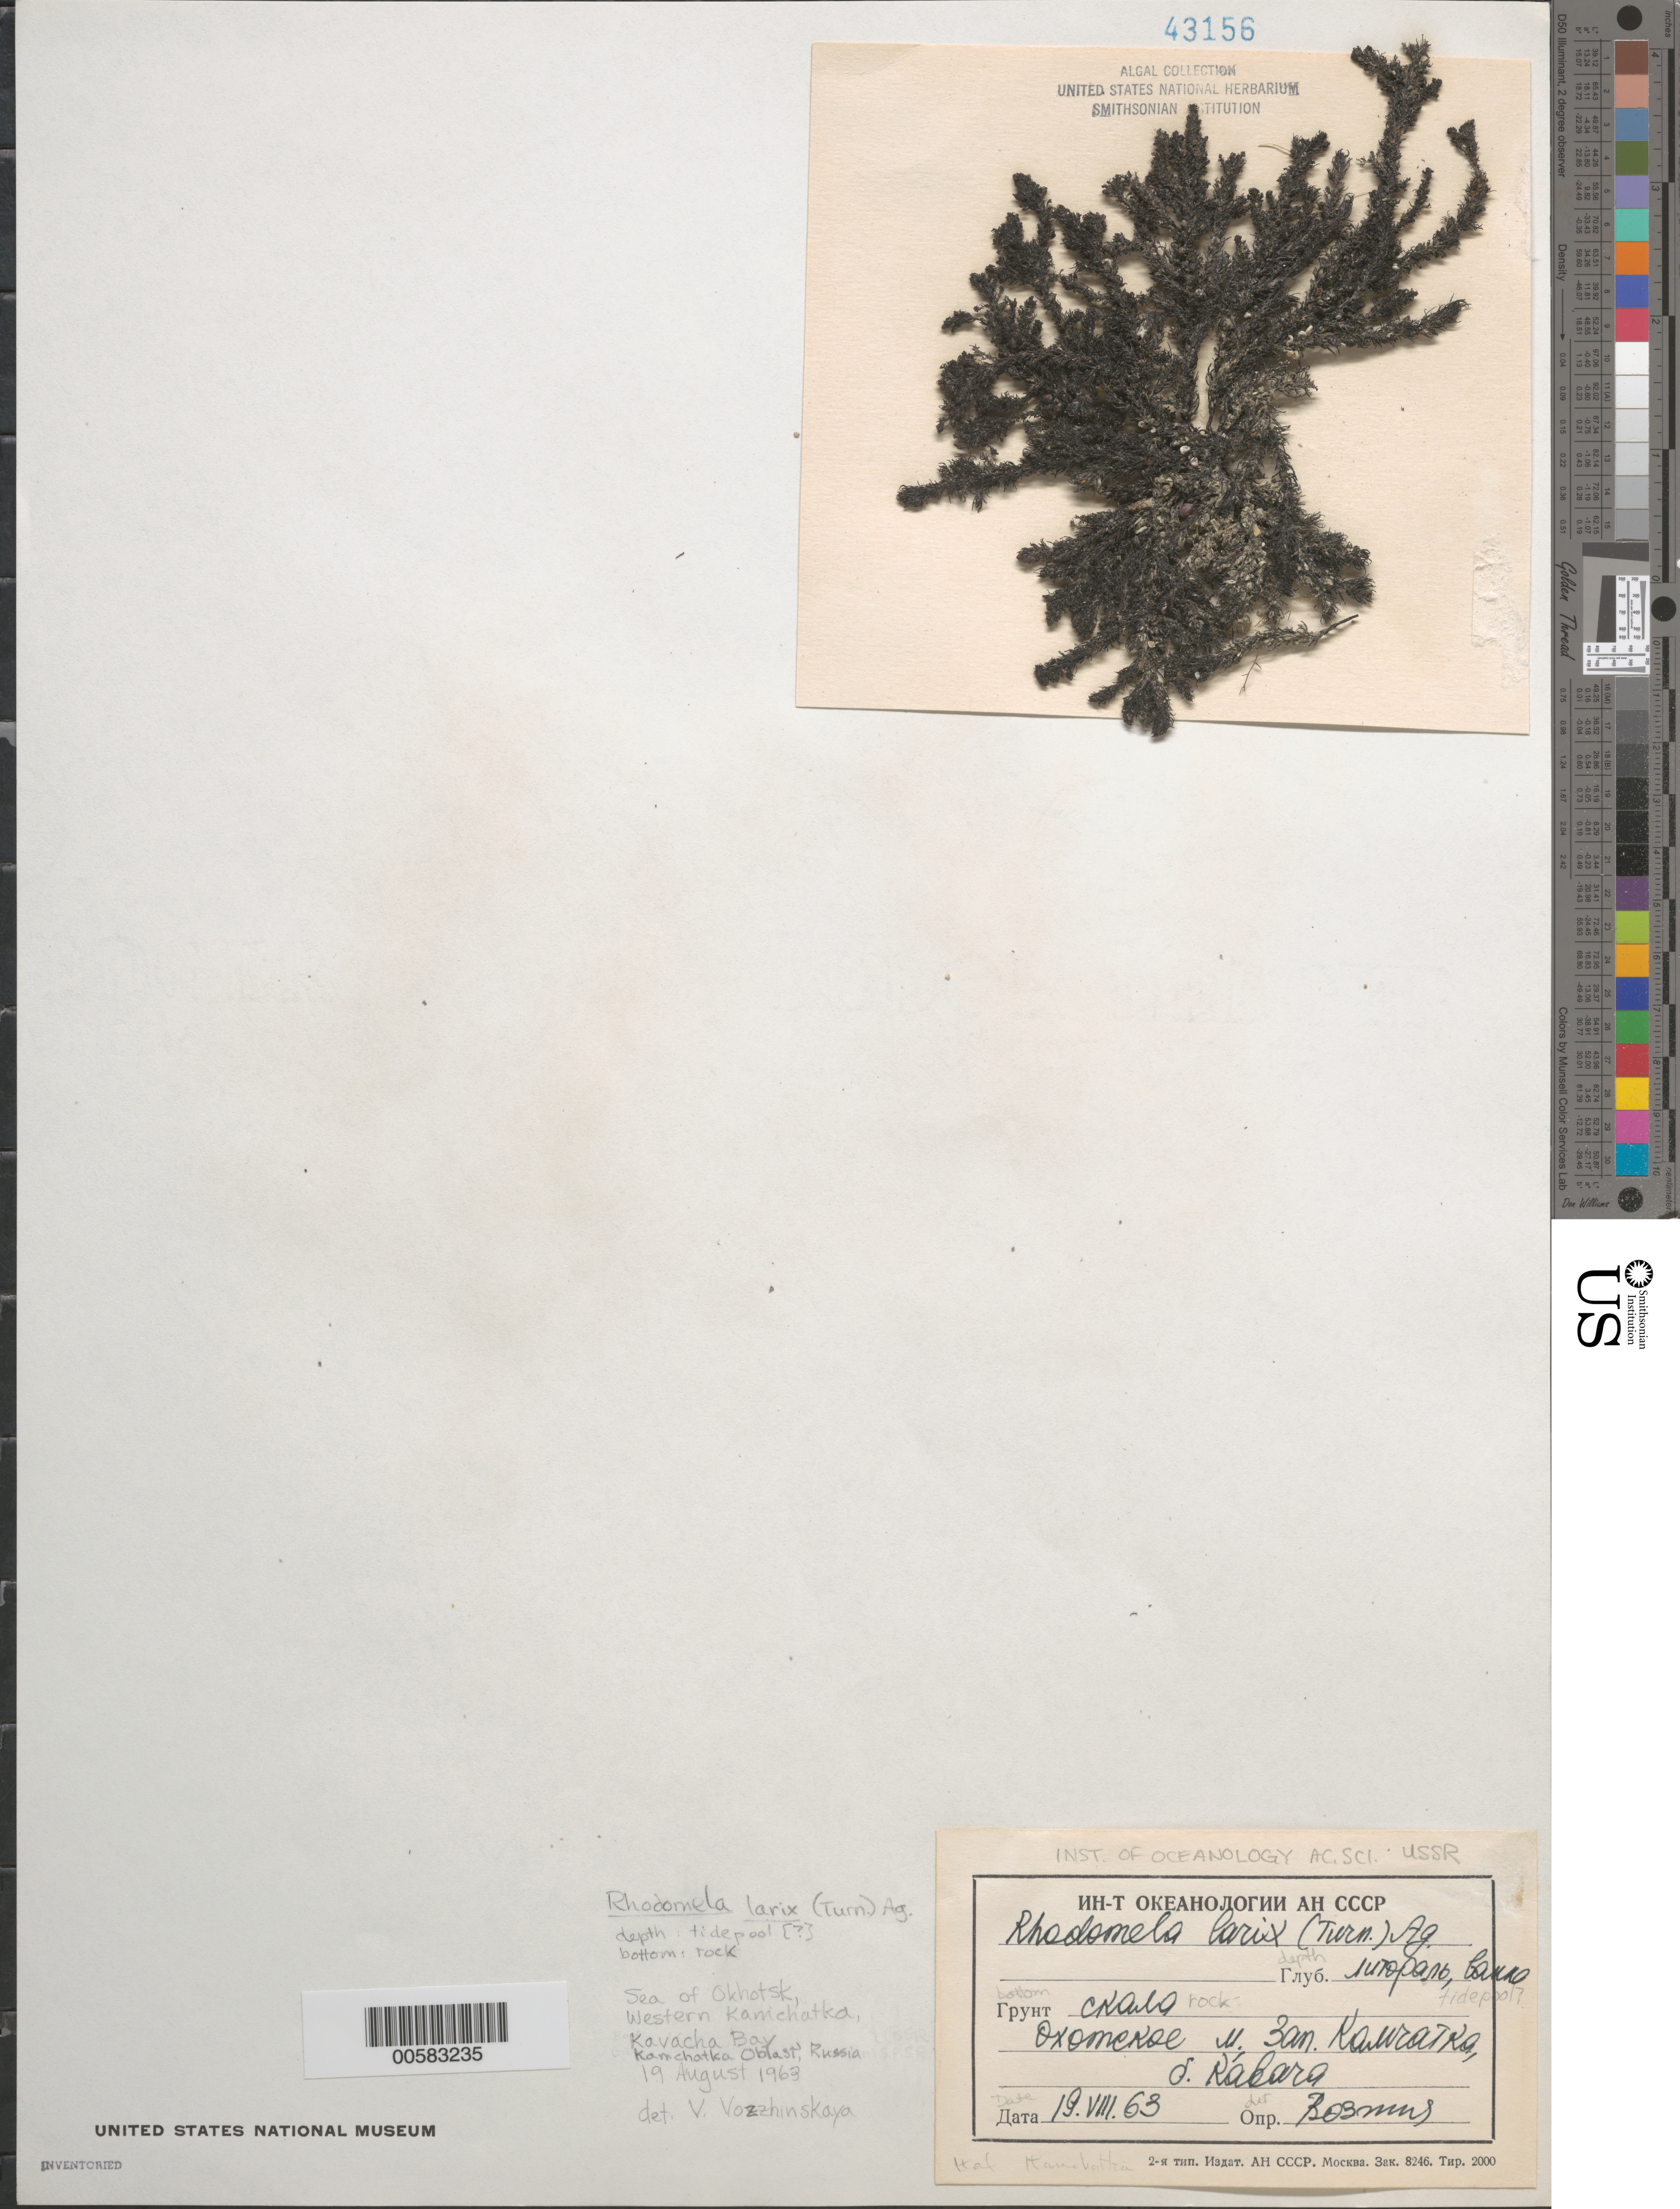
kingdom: Plantae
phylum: Rhodophyta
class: Florideophyceae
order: Ceramiales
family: Rhodomelaceae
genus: Neorhodomela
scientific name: Neorhodomela larix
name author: (Turner) Masuda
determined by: Algae name updating Project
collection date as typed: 19 Aug 1963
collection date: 1963-08-19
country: Russian Federation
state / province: Kamchatka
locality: Sea of Okhotsk, western Kamchatka, Kavacha Bay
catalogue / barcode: US 43156